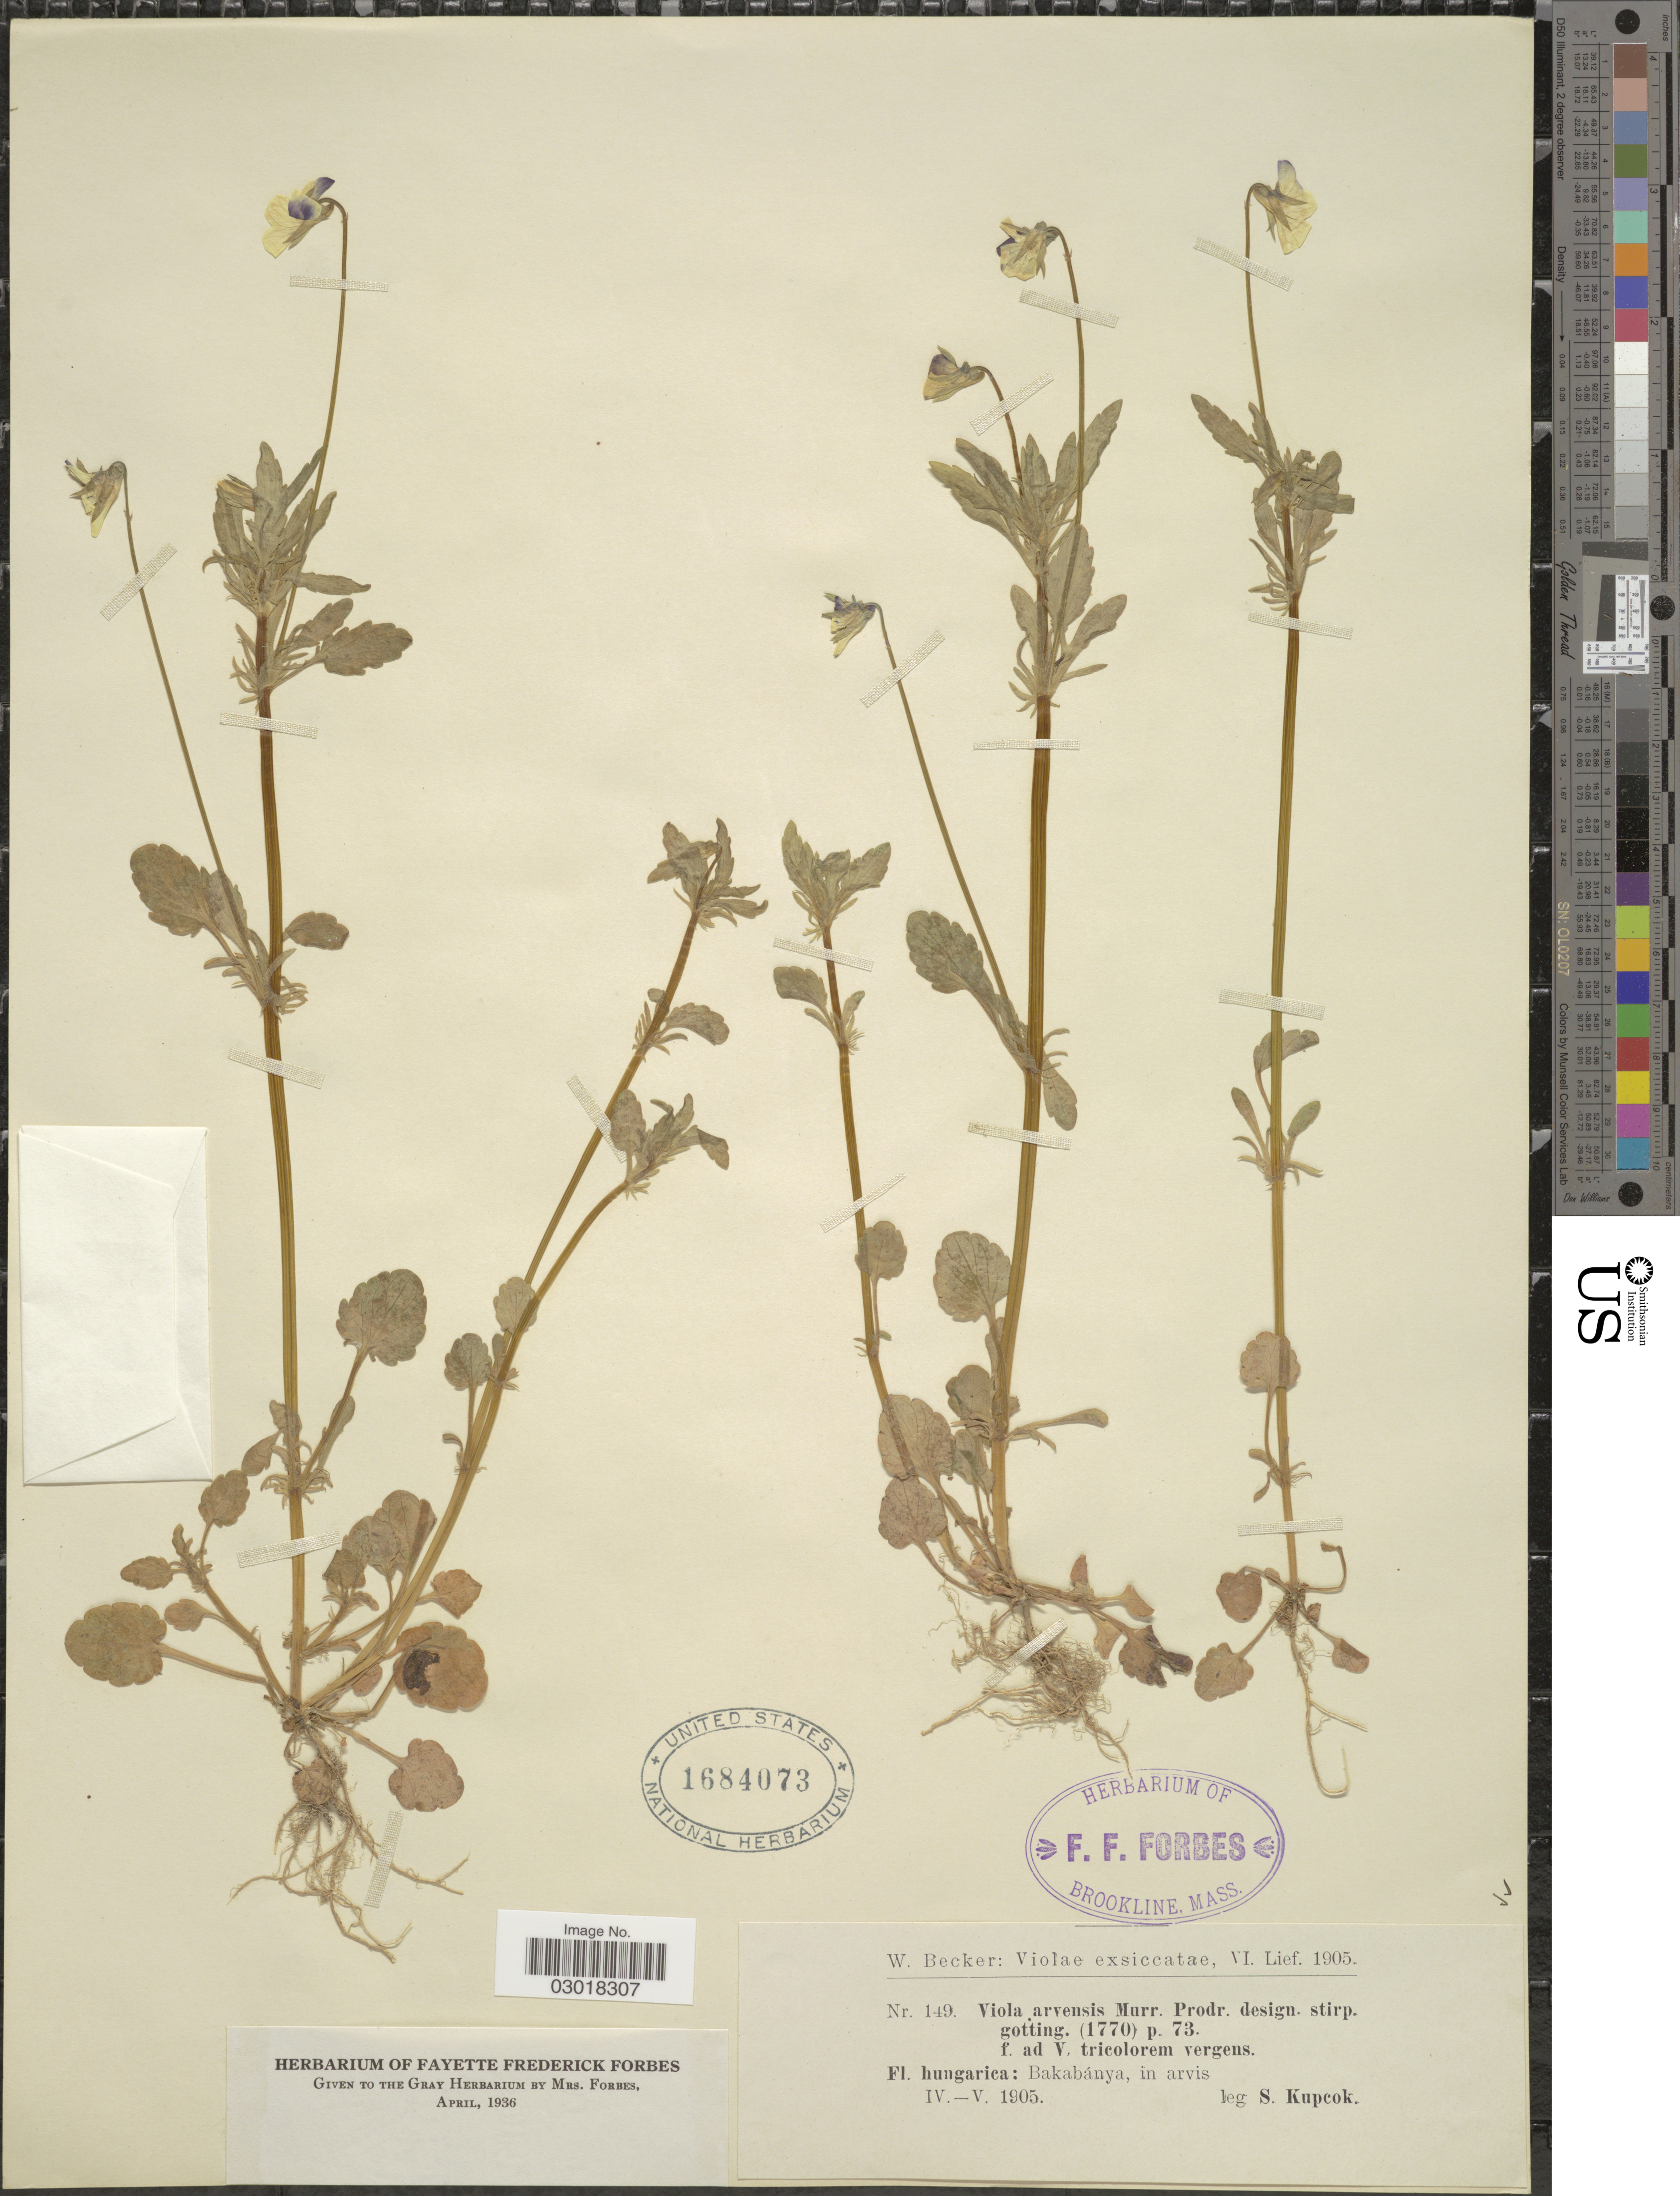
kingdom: Plantae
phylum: Tracheophyta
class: Magnoliopsida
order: Malpighiales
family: Violaceae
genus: Viola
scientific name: Viola arvensis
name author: Murray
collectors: S. Kupcok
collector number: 149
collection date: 1905-04/1905-05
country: Hungary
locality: Hungarica: Bakabánya, in arvis.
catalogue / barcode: US 1684073